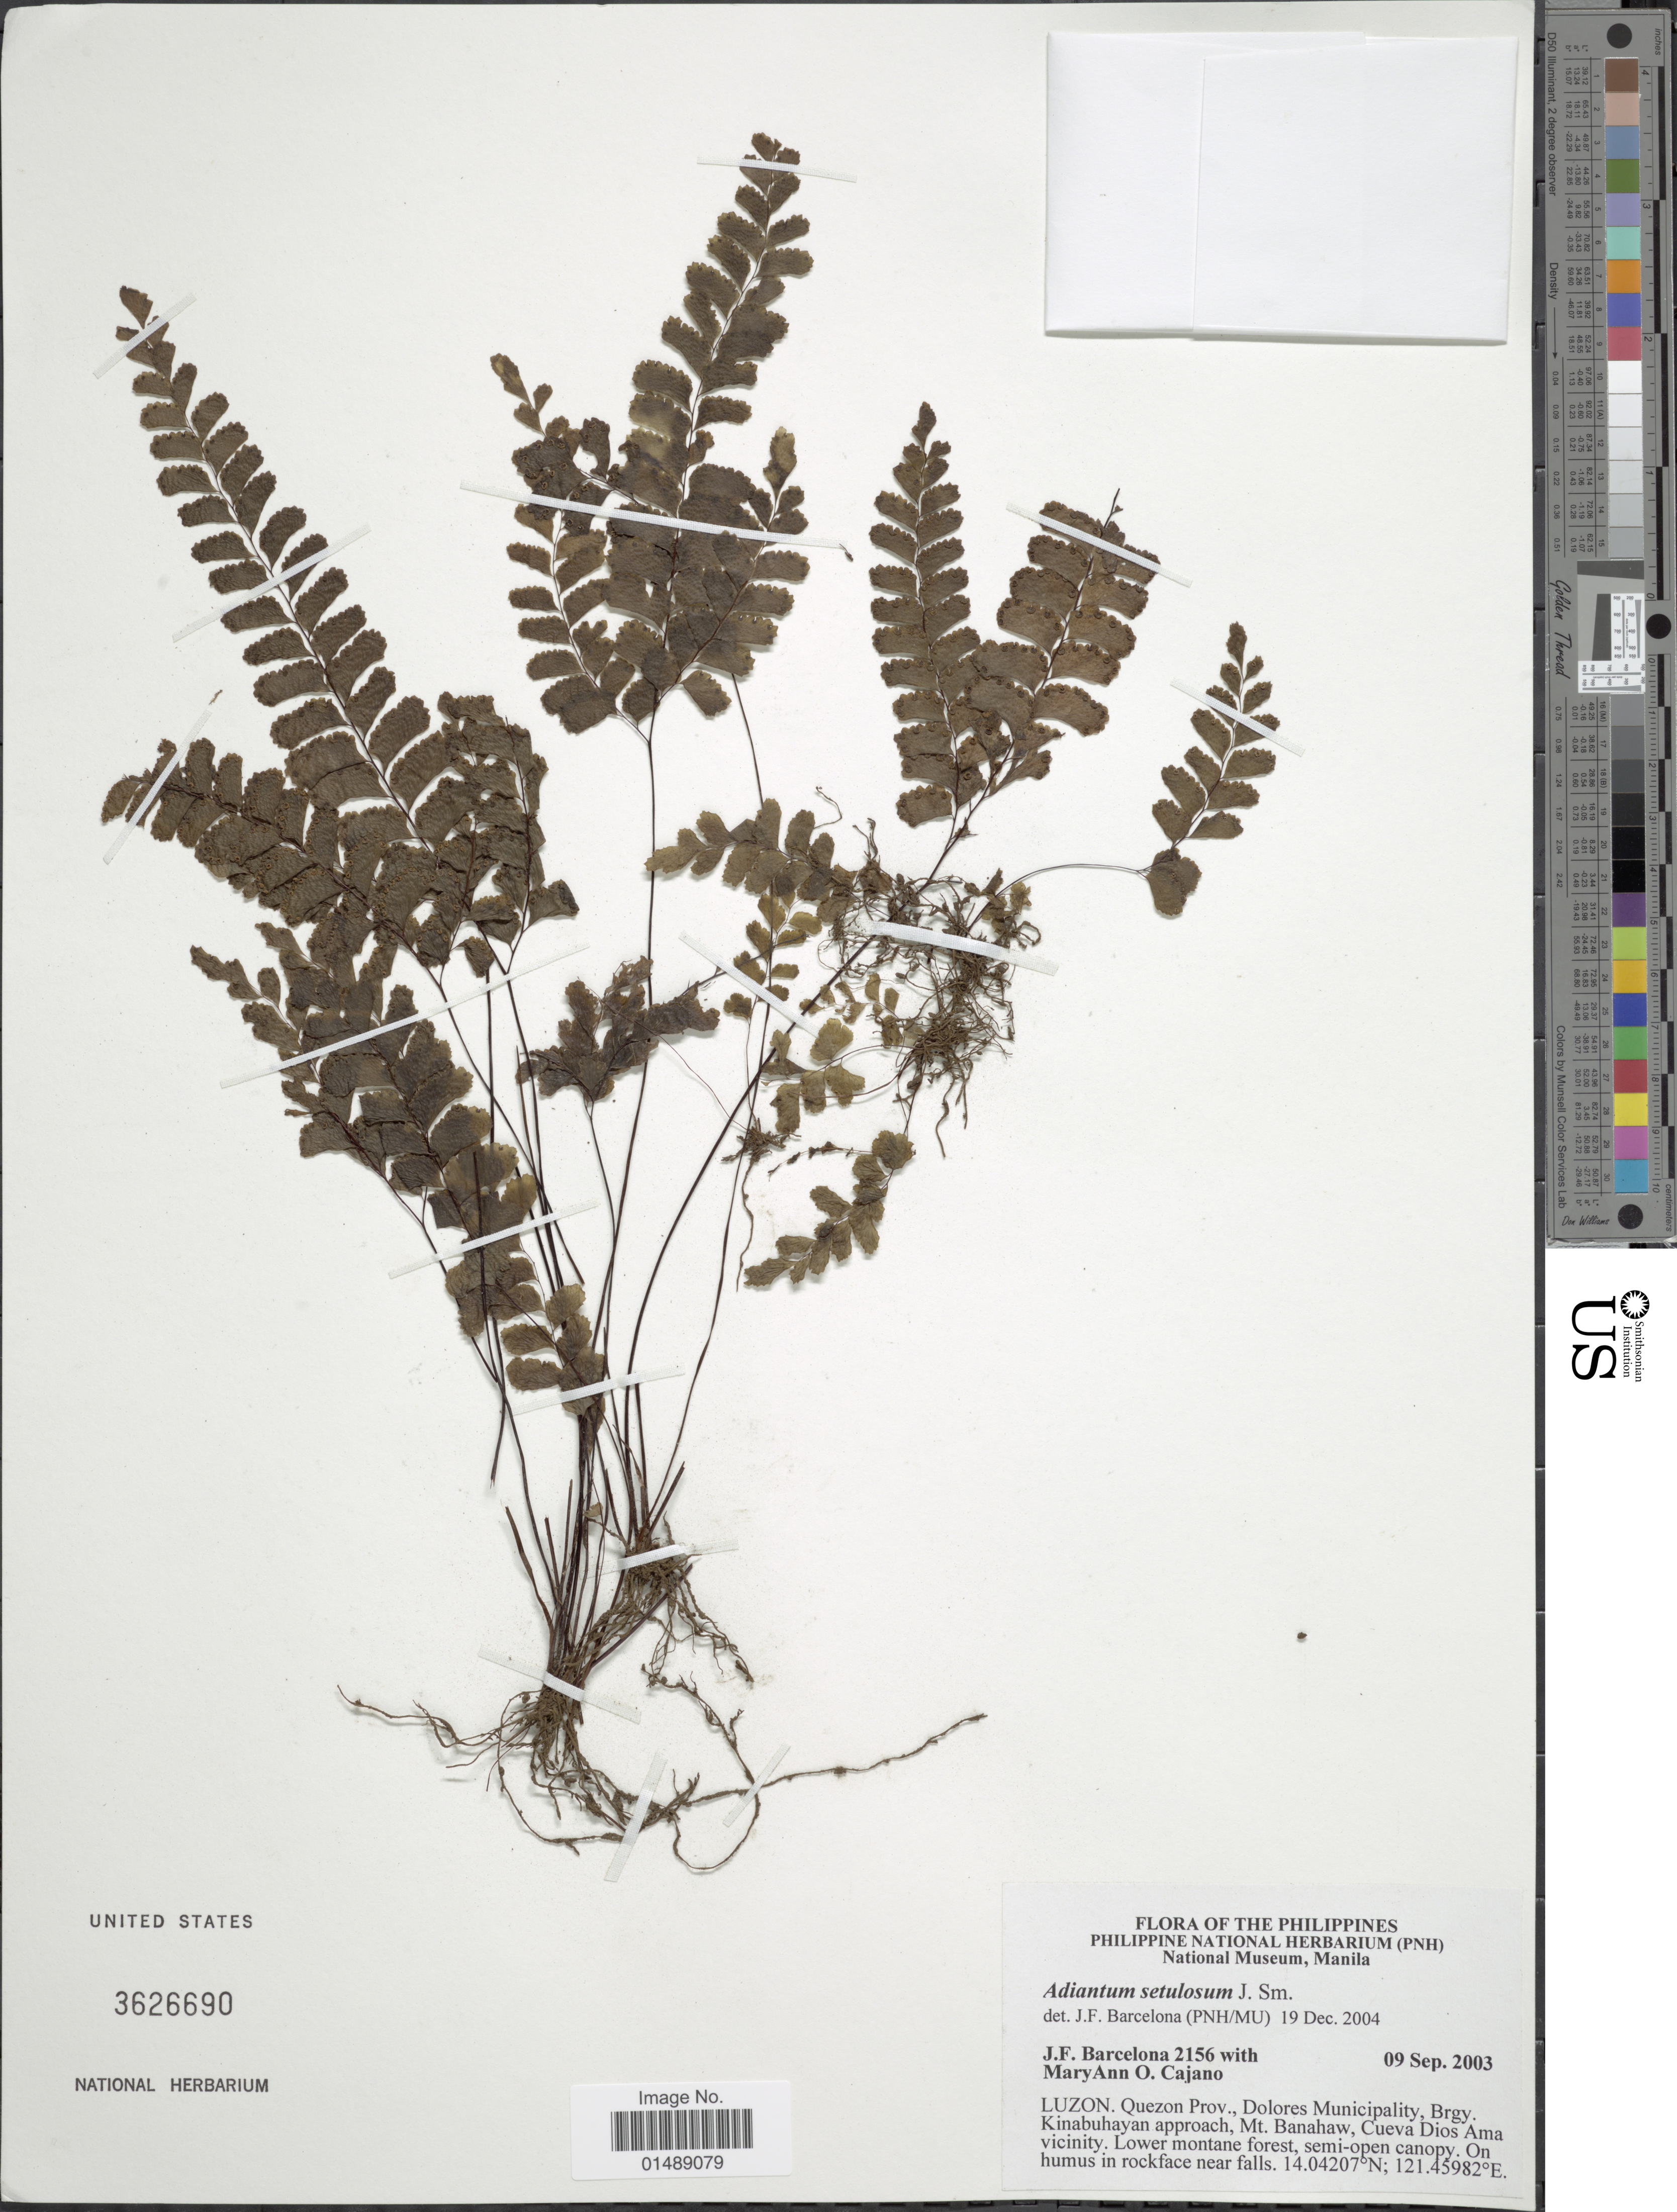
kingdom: Plantae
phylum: Tracheophyta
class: Polypodiopsida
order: Polypodiales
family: Pteridaceae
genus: Adiantum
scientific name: Adiantum setulosum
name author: J. Sm.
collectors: J. F. Barcelona & M. Cajano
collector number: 2156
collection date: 2003-09-09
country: Philippines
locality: Luzon, Quezon Prov., Dolores Municipality, Brgy, Kinabuhayan approach, Mt. Banahaw, Cueva Dios Ama vicinity. Lower montane forest, semi-open canopy.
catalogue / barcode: US 3626690